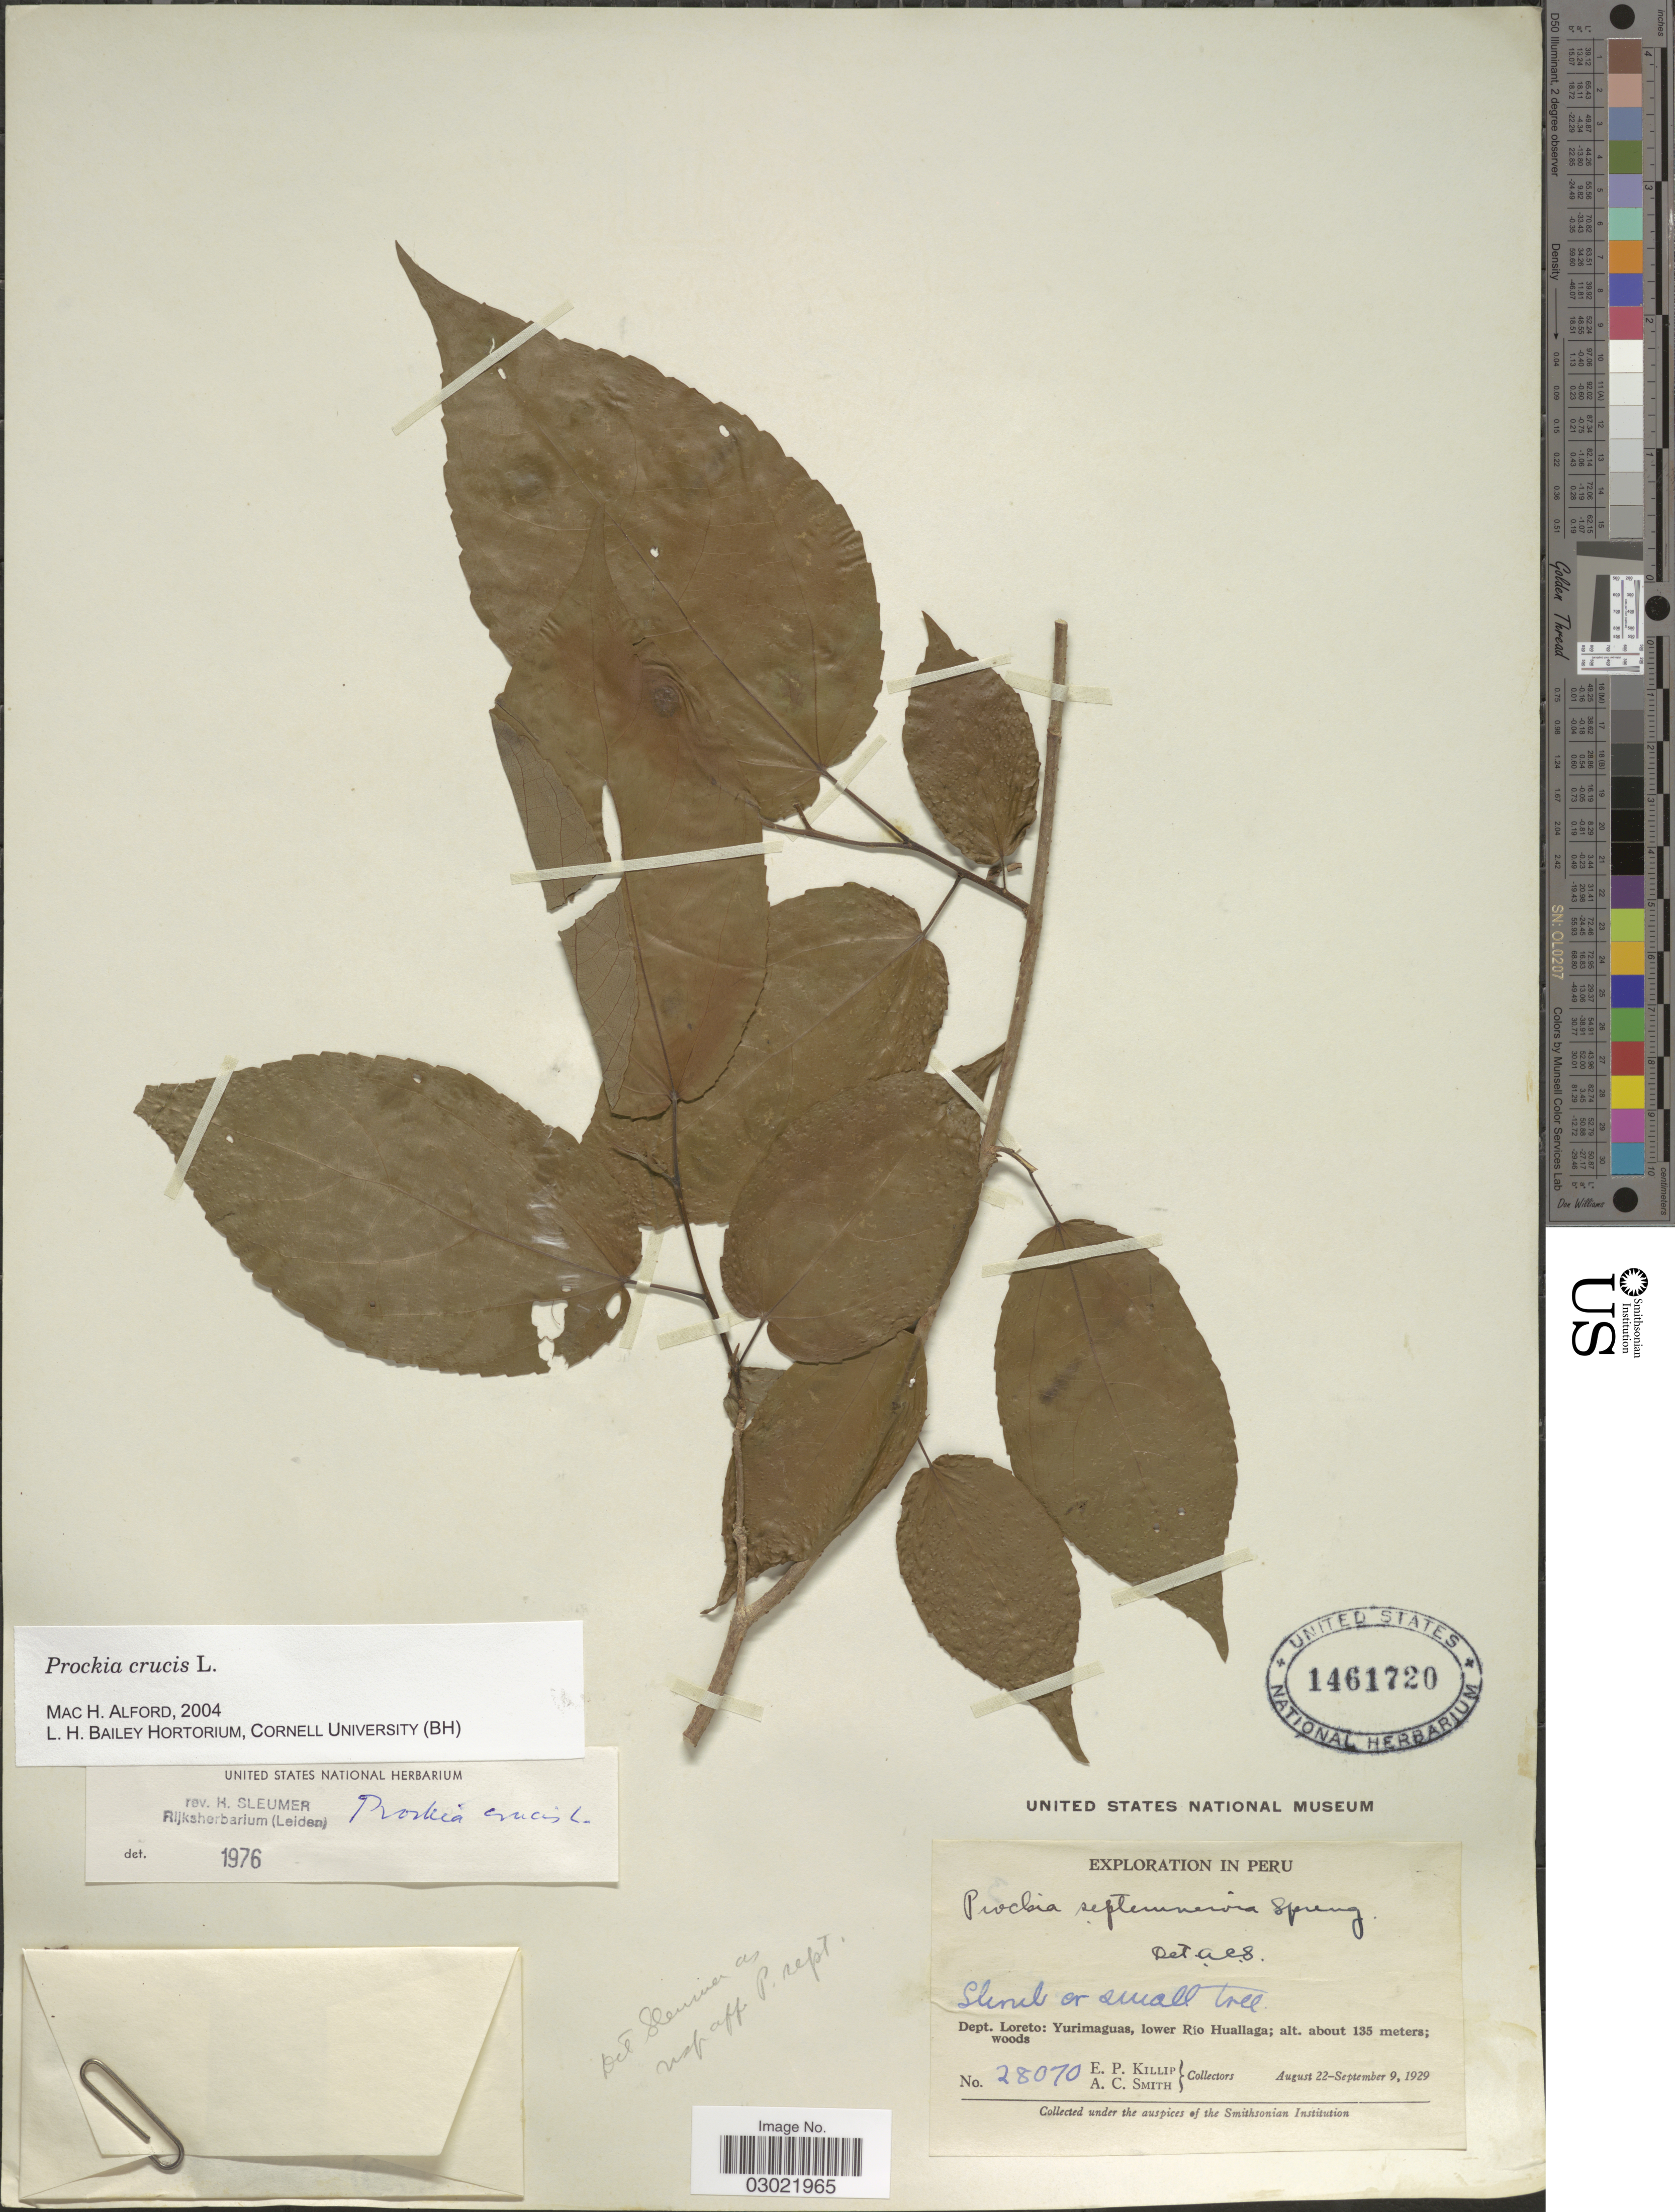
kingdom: Plantae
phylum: Tracheophyta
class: Magnoliopsida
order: Malpighiales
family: Salicaceae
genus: Prockia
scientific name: Prockia crucis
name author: P. Browne ex L.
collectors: E. P. Killip & A. C. Smith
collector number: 28070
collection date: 1929-08-22/1929-09-09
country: Peru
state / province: Loreto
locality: Dept. Loreto: Yurimaguas, lower Rio Huallaga.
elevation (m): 135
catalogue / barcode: US 1461720